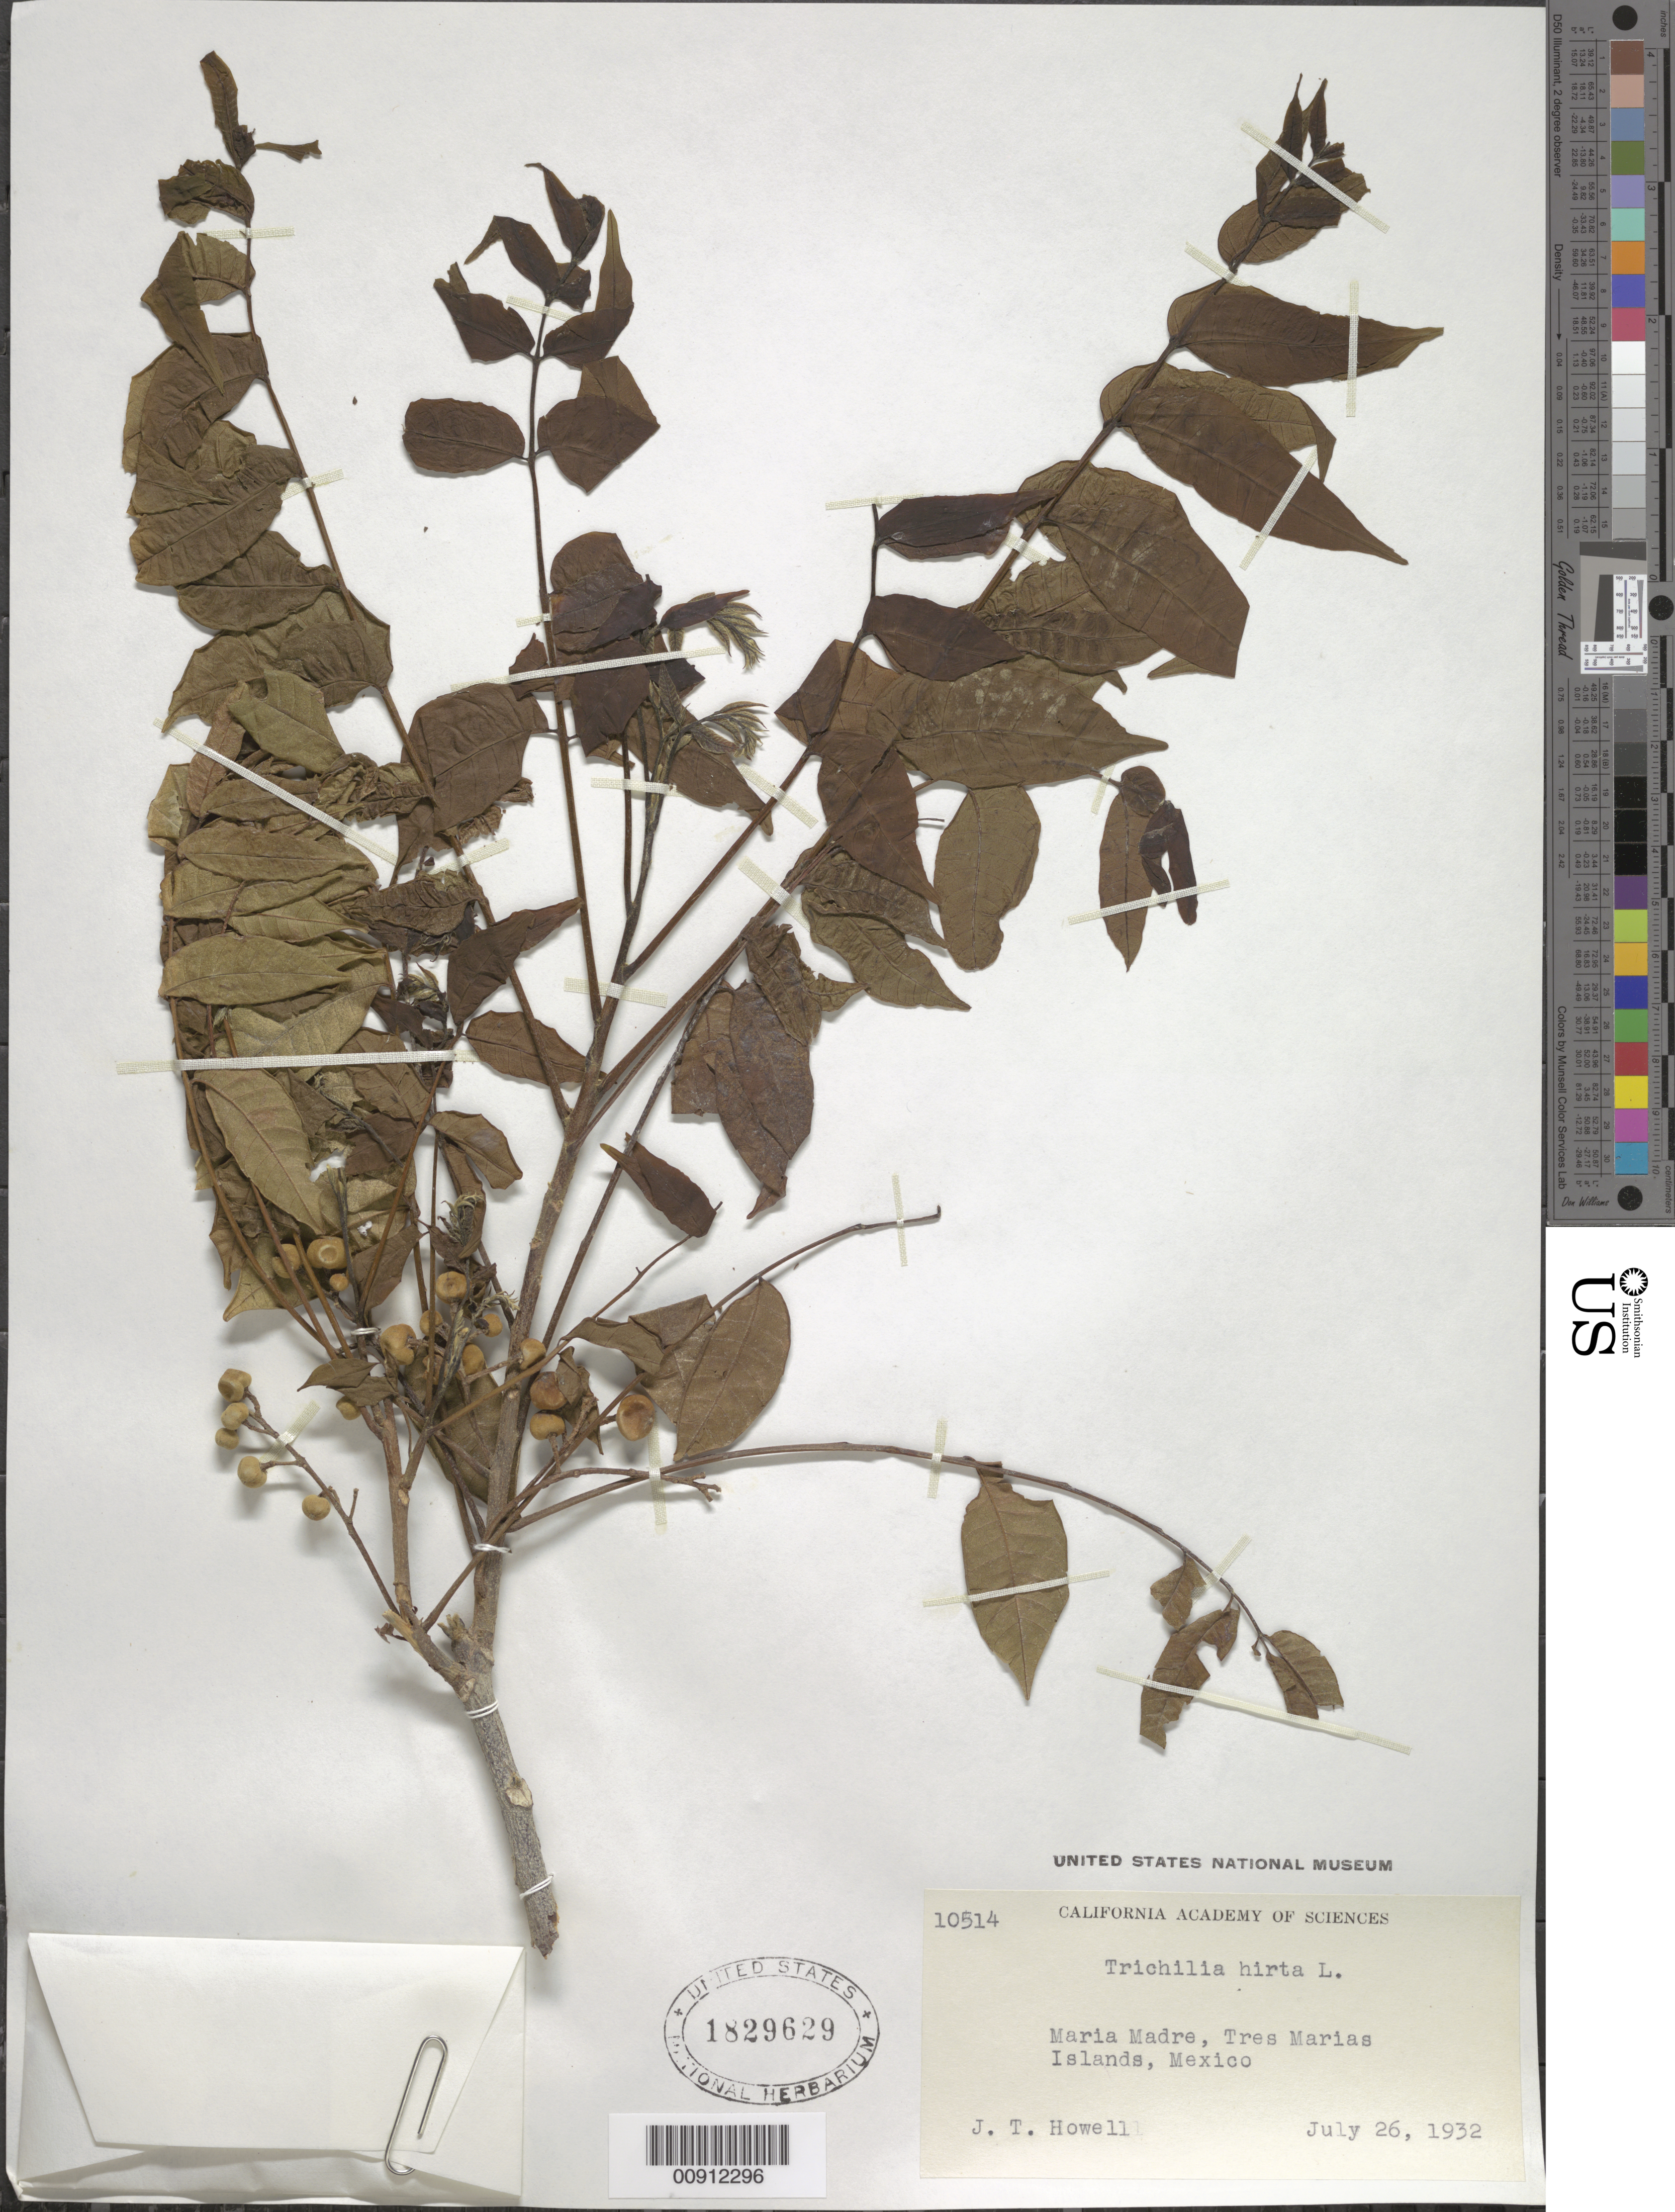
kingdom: Plantae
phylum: Tracheophyta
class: Magnoliopsida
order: Sapindales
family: Meliaceae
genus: Trichilia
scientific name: Trichilia hirta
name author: L.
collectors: J. T. Howell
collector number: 10514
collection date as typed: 26 Jul 1932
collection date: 1932-07-26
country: Mexico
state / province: Nayarit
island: Maria Madre I.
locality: Maria Madre, Tres Marias Islands.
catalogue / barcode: US 1829629